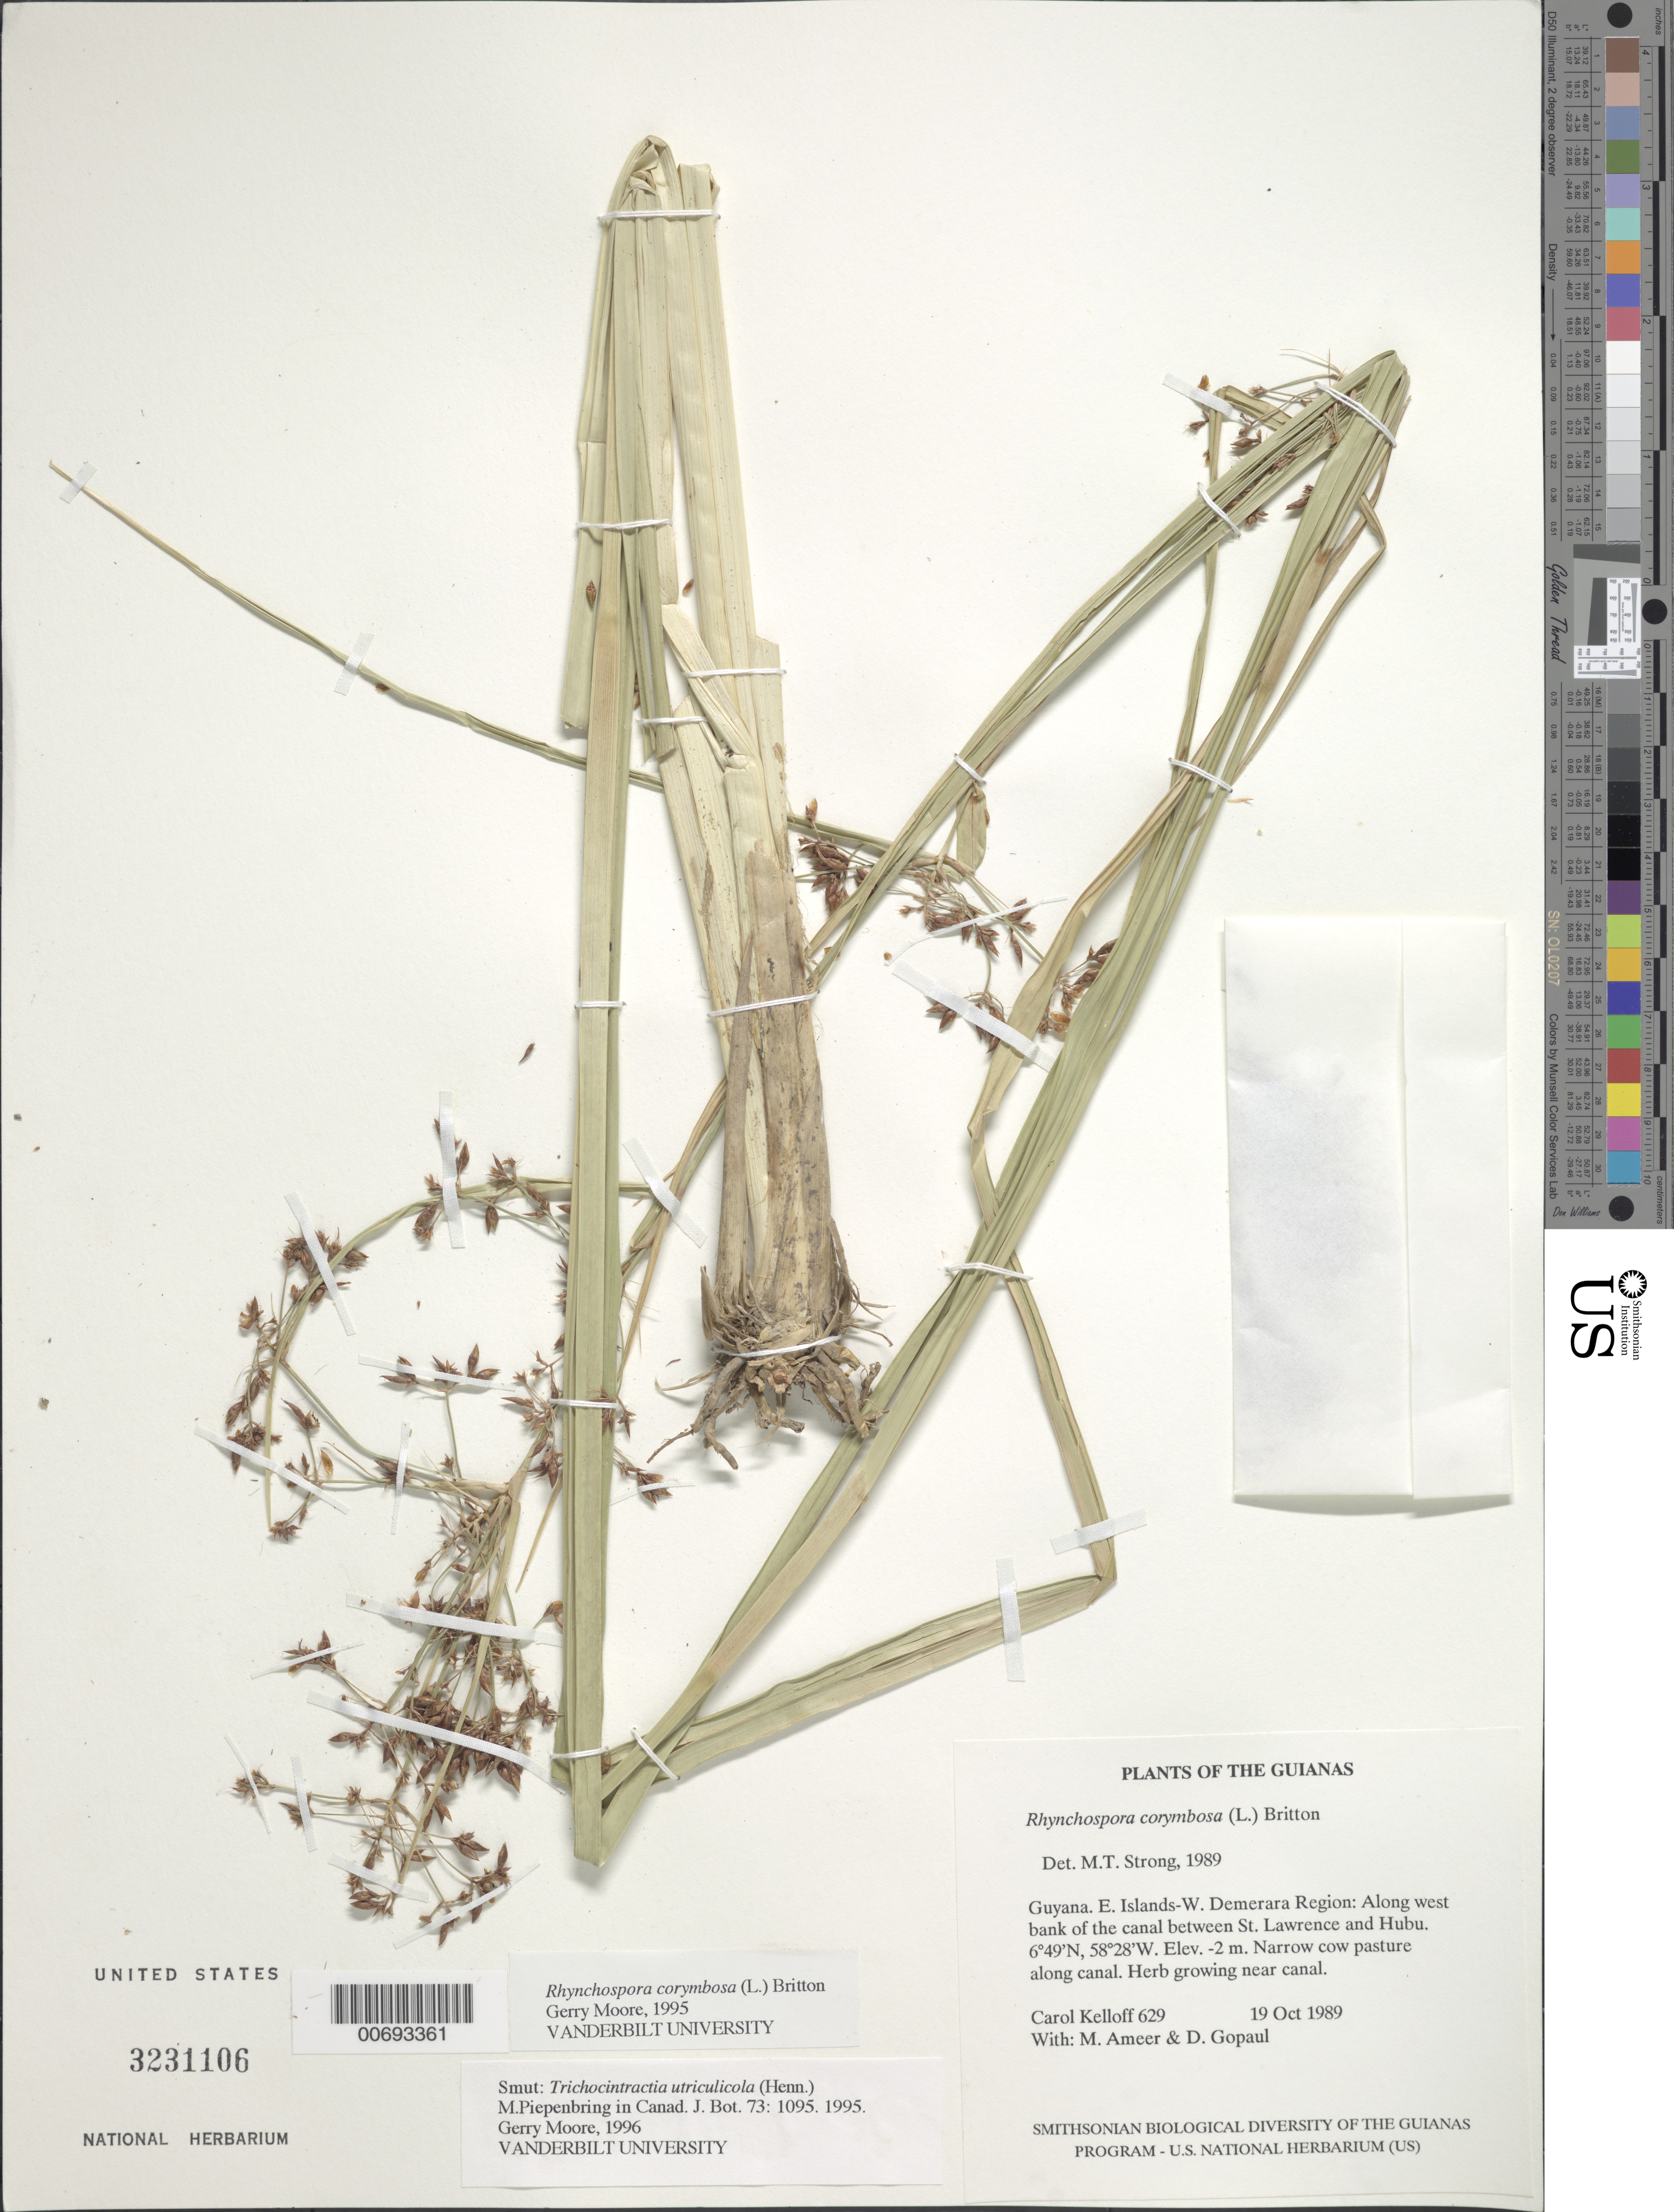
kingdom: Plantae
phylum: Tracheophyta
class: Liliopsida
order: Poales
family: Cyperaceae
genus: Rhynchospora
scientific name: Rhynchospora corymbosa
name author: (L.) Britton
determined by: Moore, G. T.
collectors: C. L. Kelloff, M. Ameer & D. Gopaul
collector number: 629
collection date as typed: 19 October 1989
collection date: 1989-10-19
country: Guyana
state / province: Essequibo Isl-W. Demerara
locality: Along west bank of the canal between St. Lawrence and Hubu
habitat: Narrow cow pasture along canal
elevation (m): -2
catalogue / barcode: US 3231106